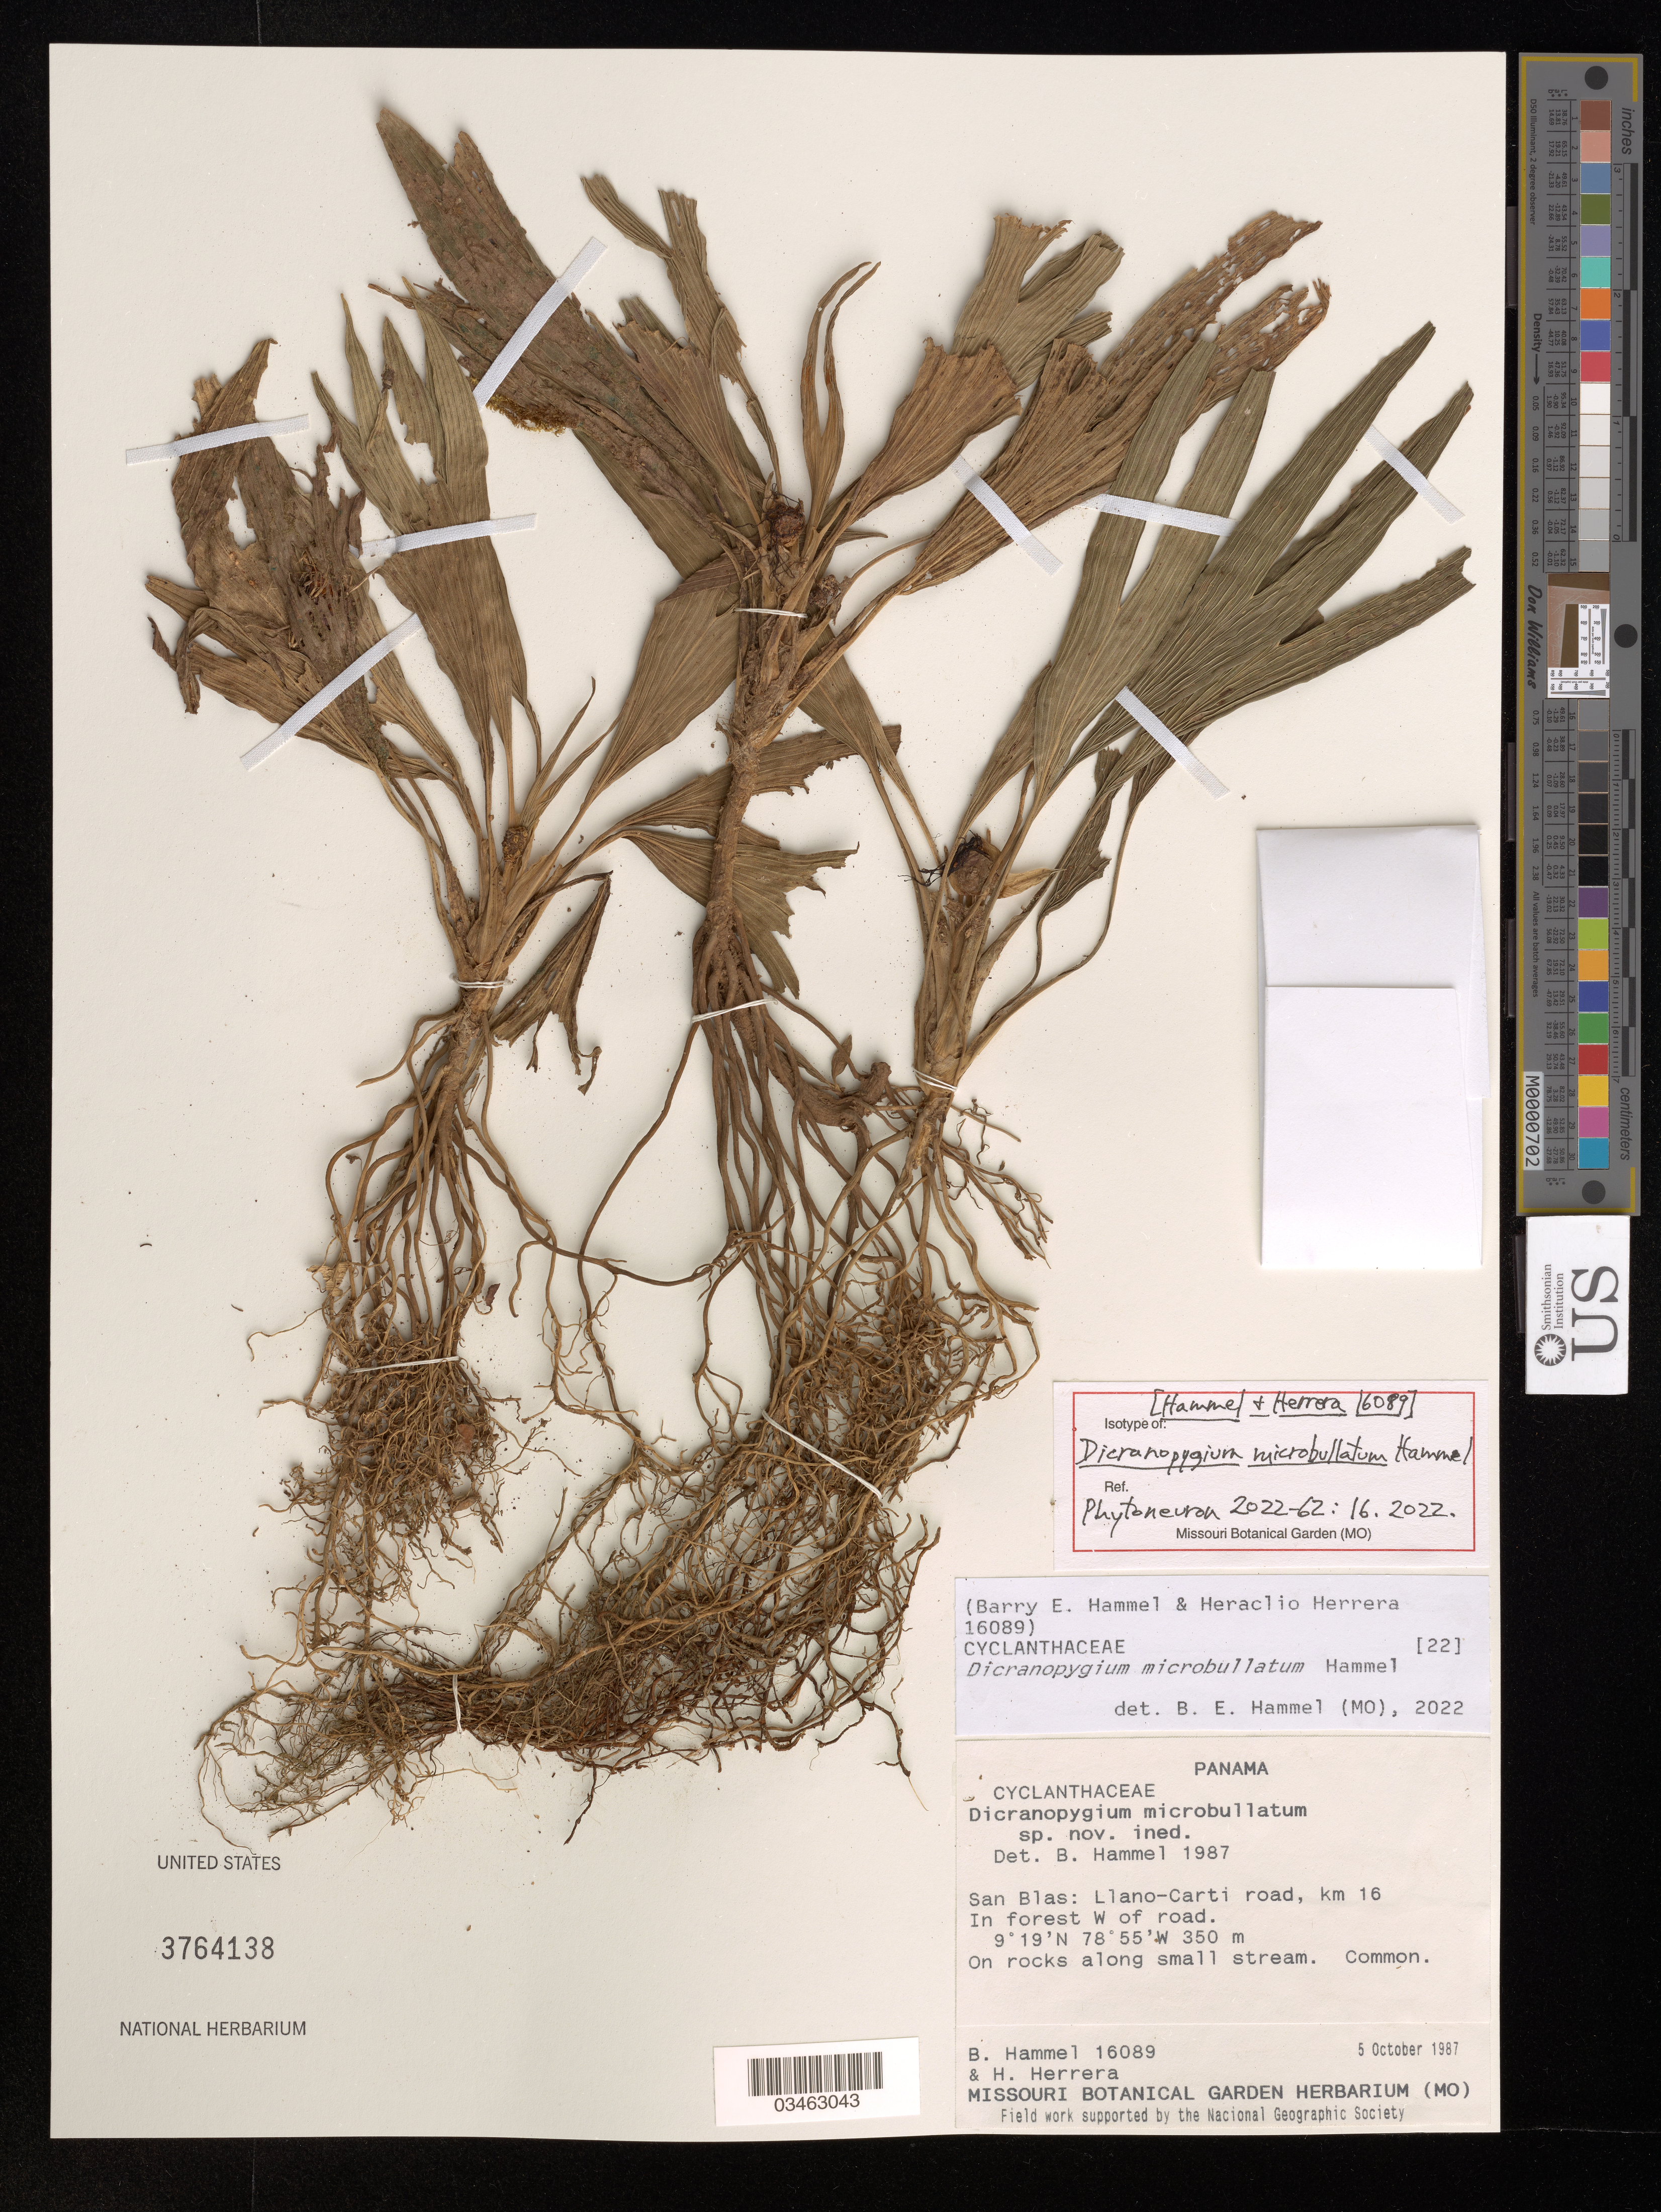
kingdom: Plantae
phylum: Tracheophyta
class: Liliopsida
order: Pandanales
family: Cyclanthaceae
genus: Dicranopygium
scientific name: Dicranopygium microbullatum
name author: Hammel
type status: Isotype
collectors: B. Hammel & H. Herrera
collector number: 16089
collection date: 1987-10-05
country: Panama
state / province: Kuna Yala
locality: San Blas: Llano-Carti road, km 16.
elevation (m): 350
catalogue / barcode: US 3764138